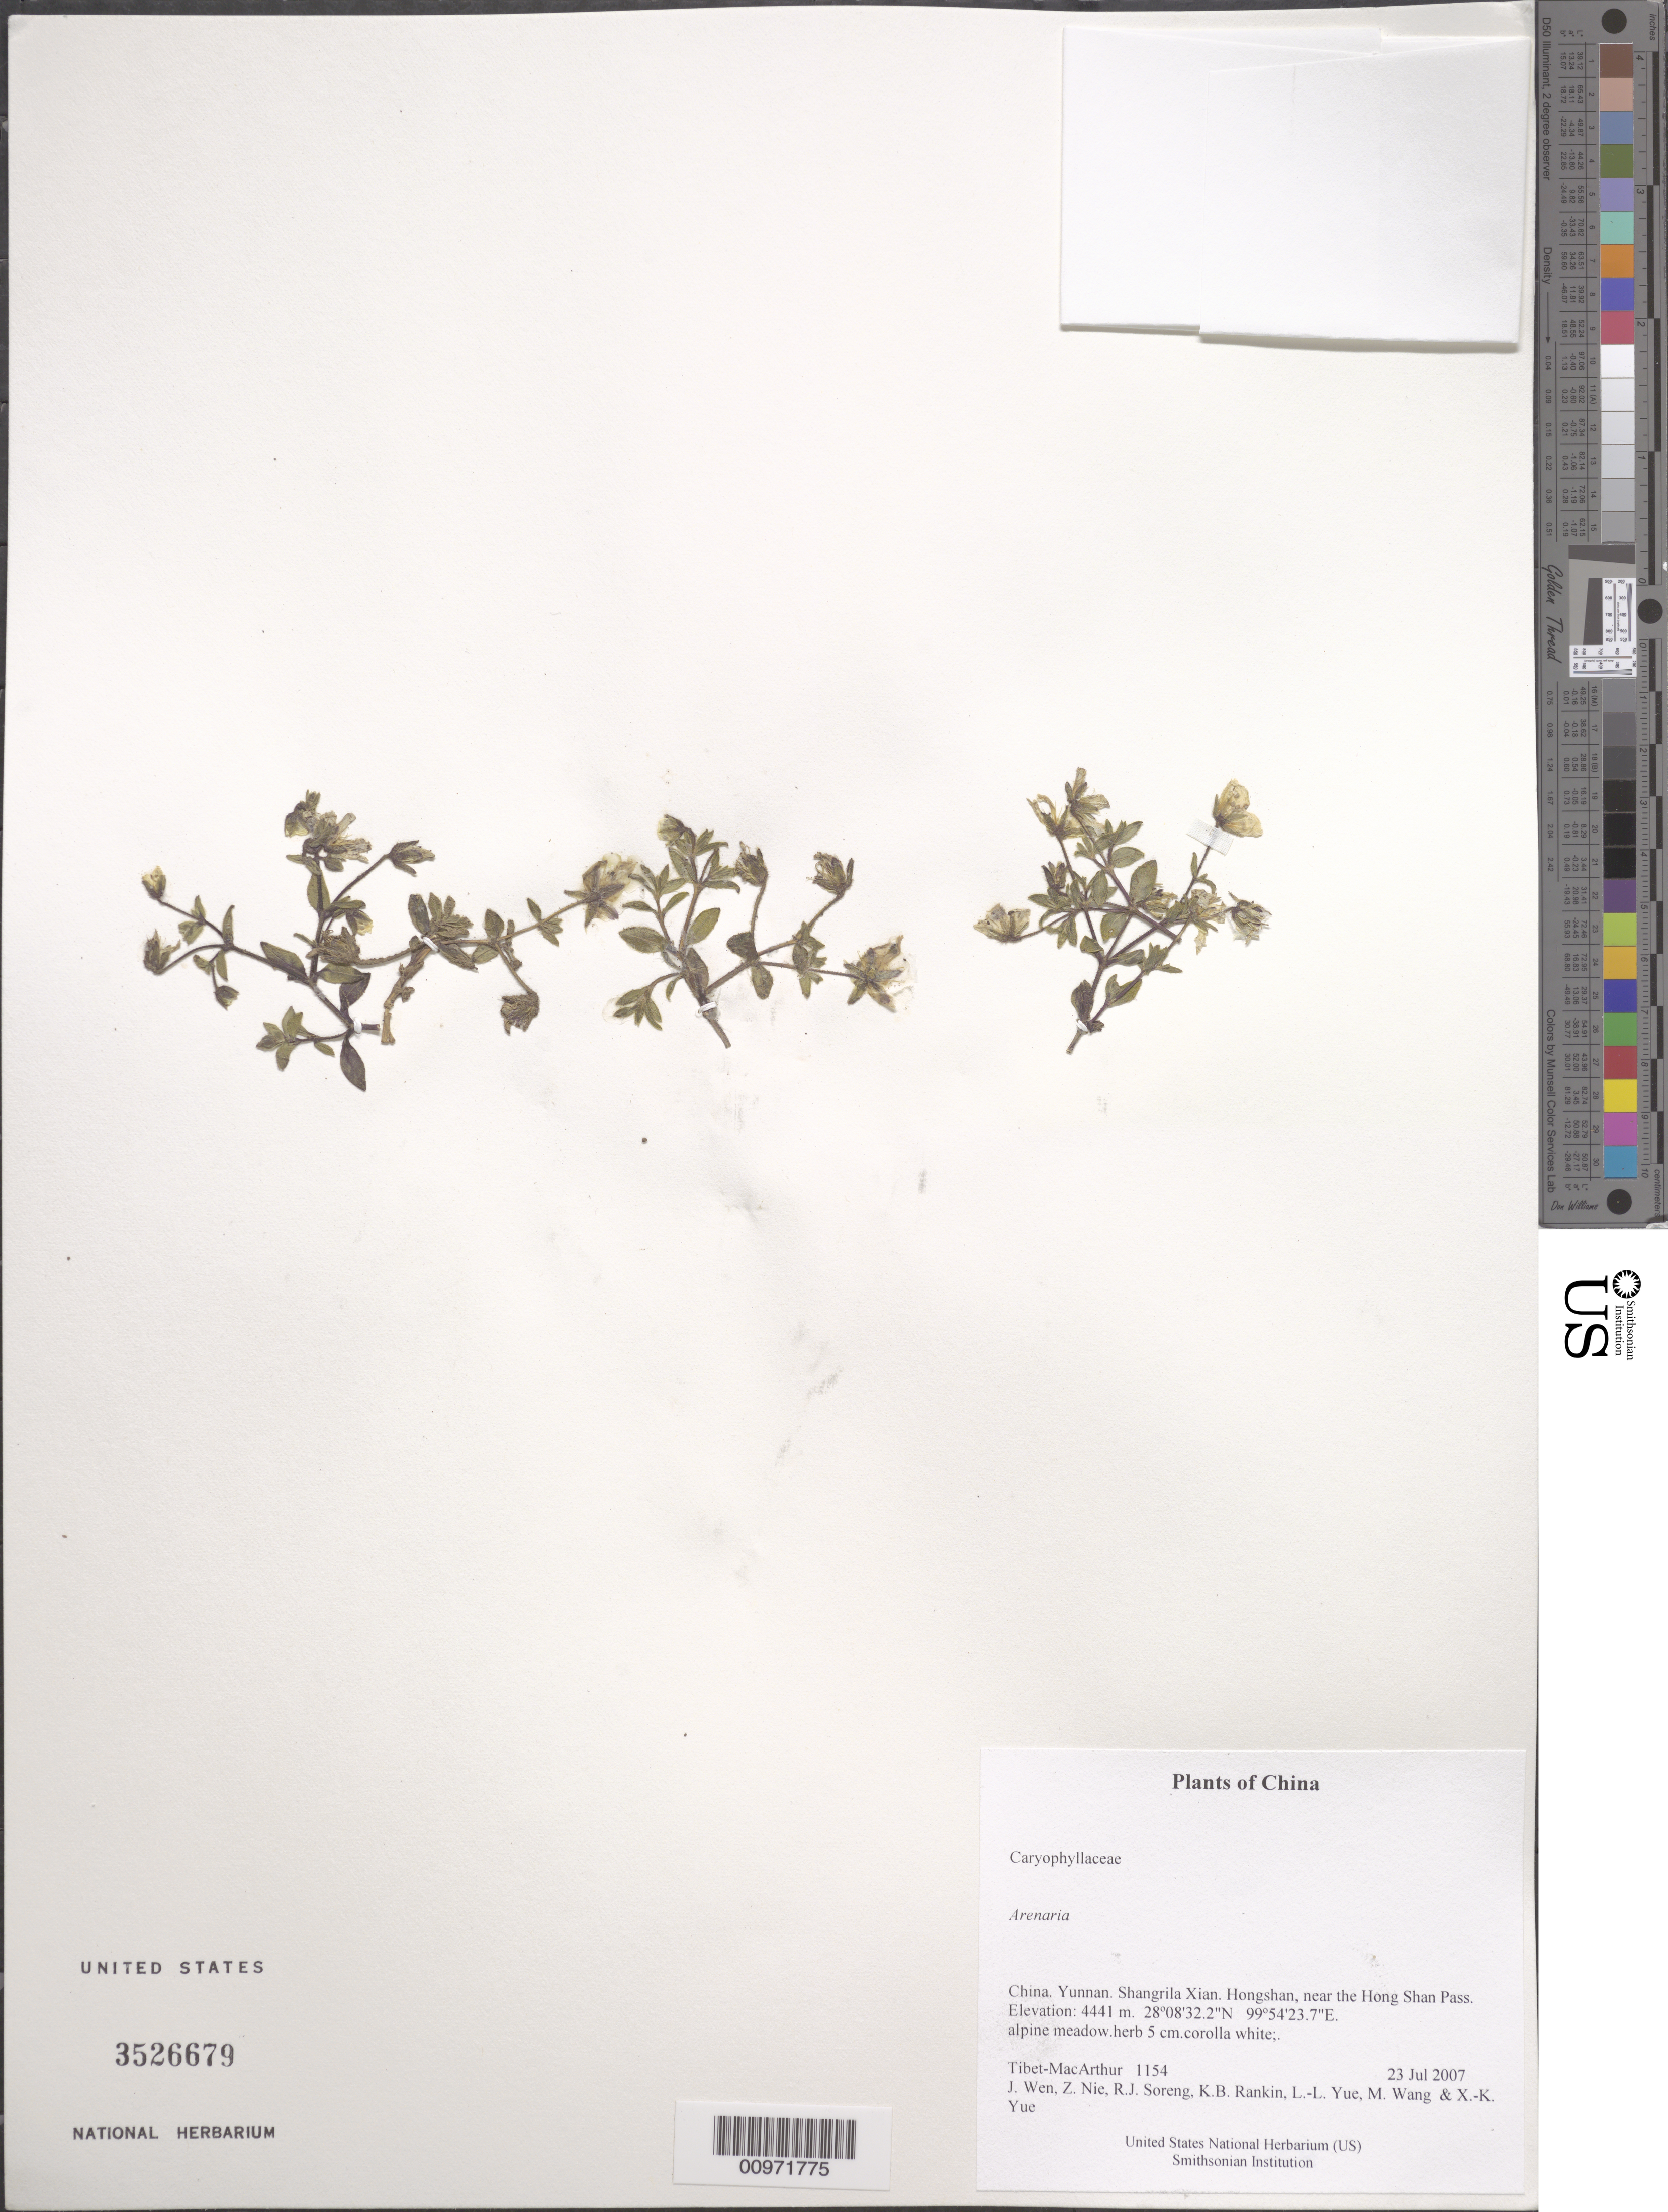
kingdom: Plantae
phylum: Tracheophyta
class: Magnoliopsida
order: Caryophyllales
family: Caryophyllaceae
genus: Arenaria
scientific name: Arenaria sp.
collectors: Tibet-MacArthur, J. Wen, Z. Nie, R. J. Soreng, K. Rankin, L. Yue, M. Wang & X. Yue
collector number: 1154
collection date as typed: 23 Jul 2007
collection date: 2007-07-23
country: China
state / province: Yunnan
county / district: Shangrila Xian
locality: Hongshan, near the Hong Shan Pass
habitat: alpine meadow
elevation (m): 4441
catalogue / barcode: US 3526679